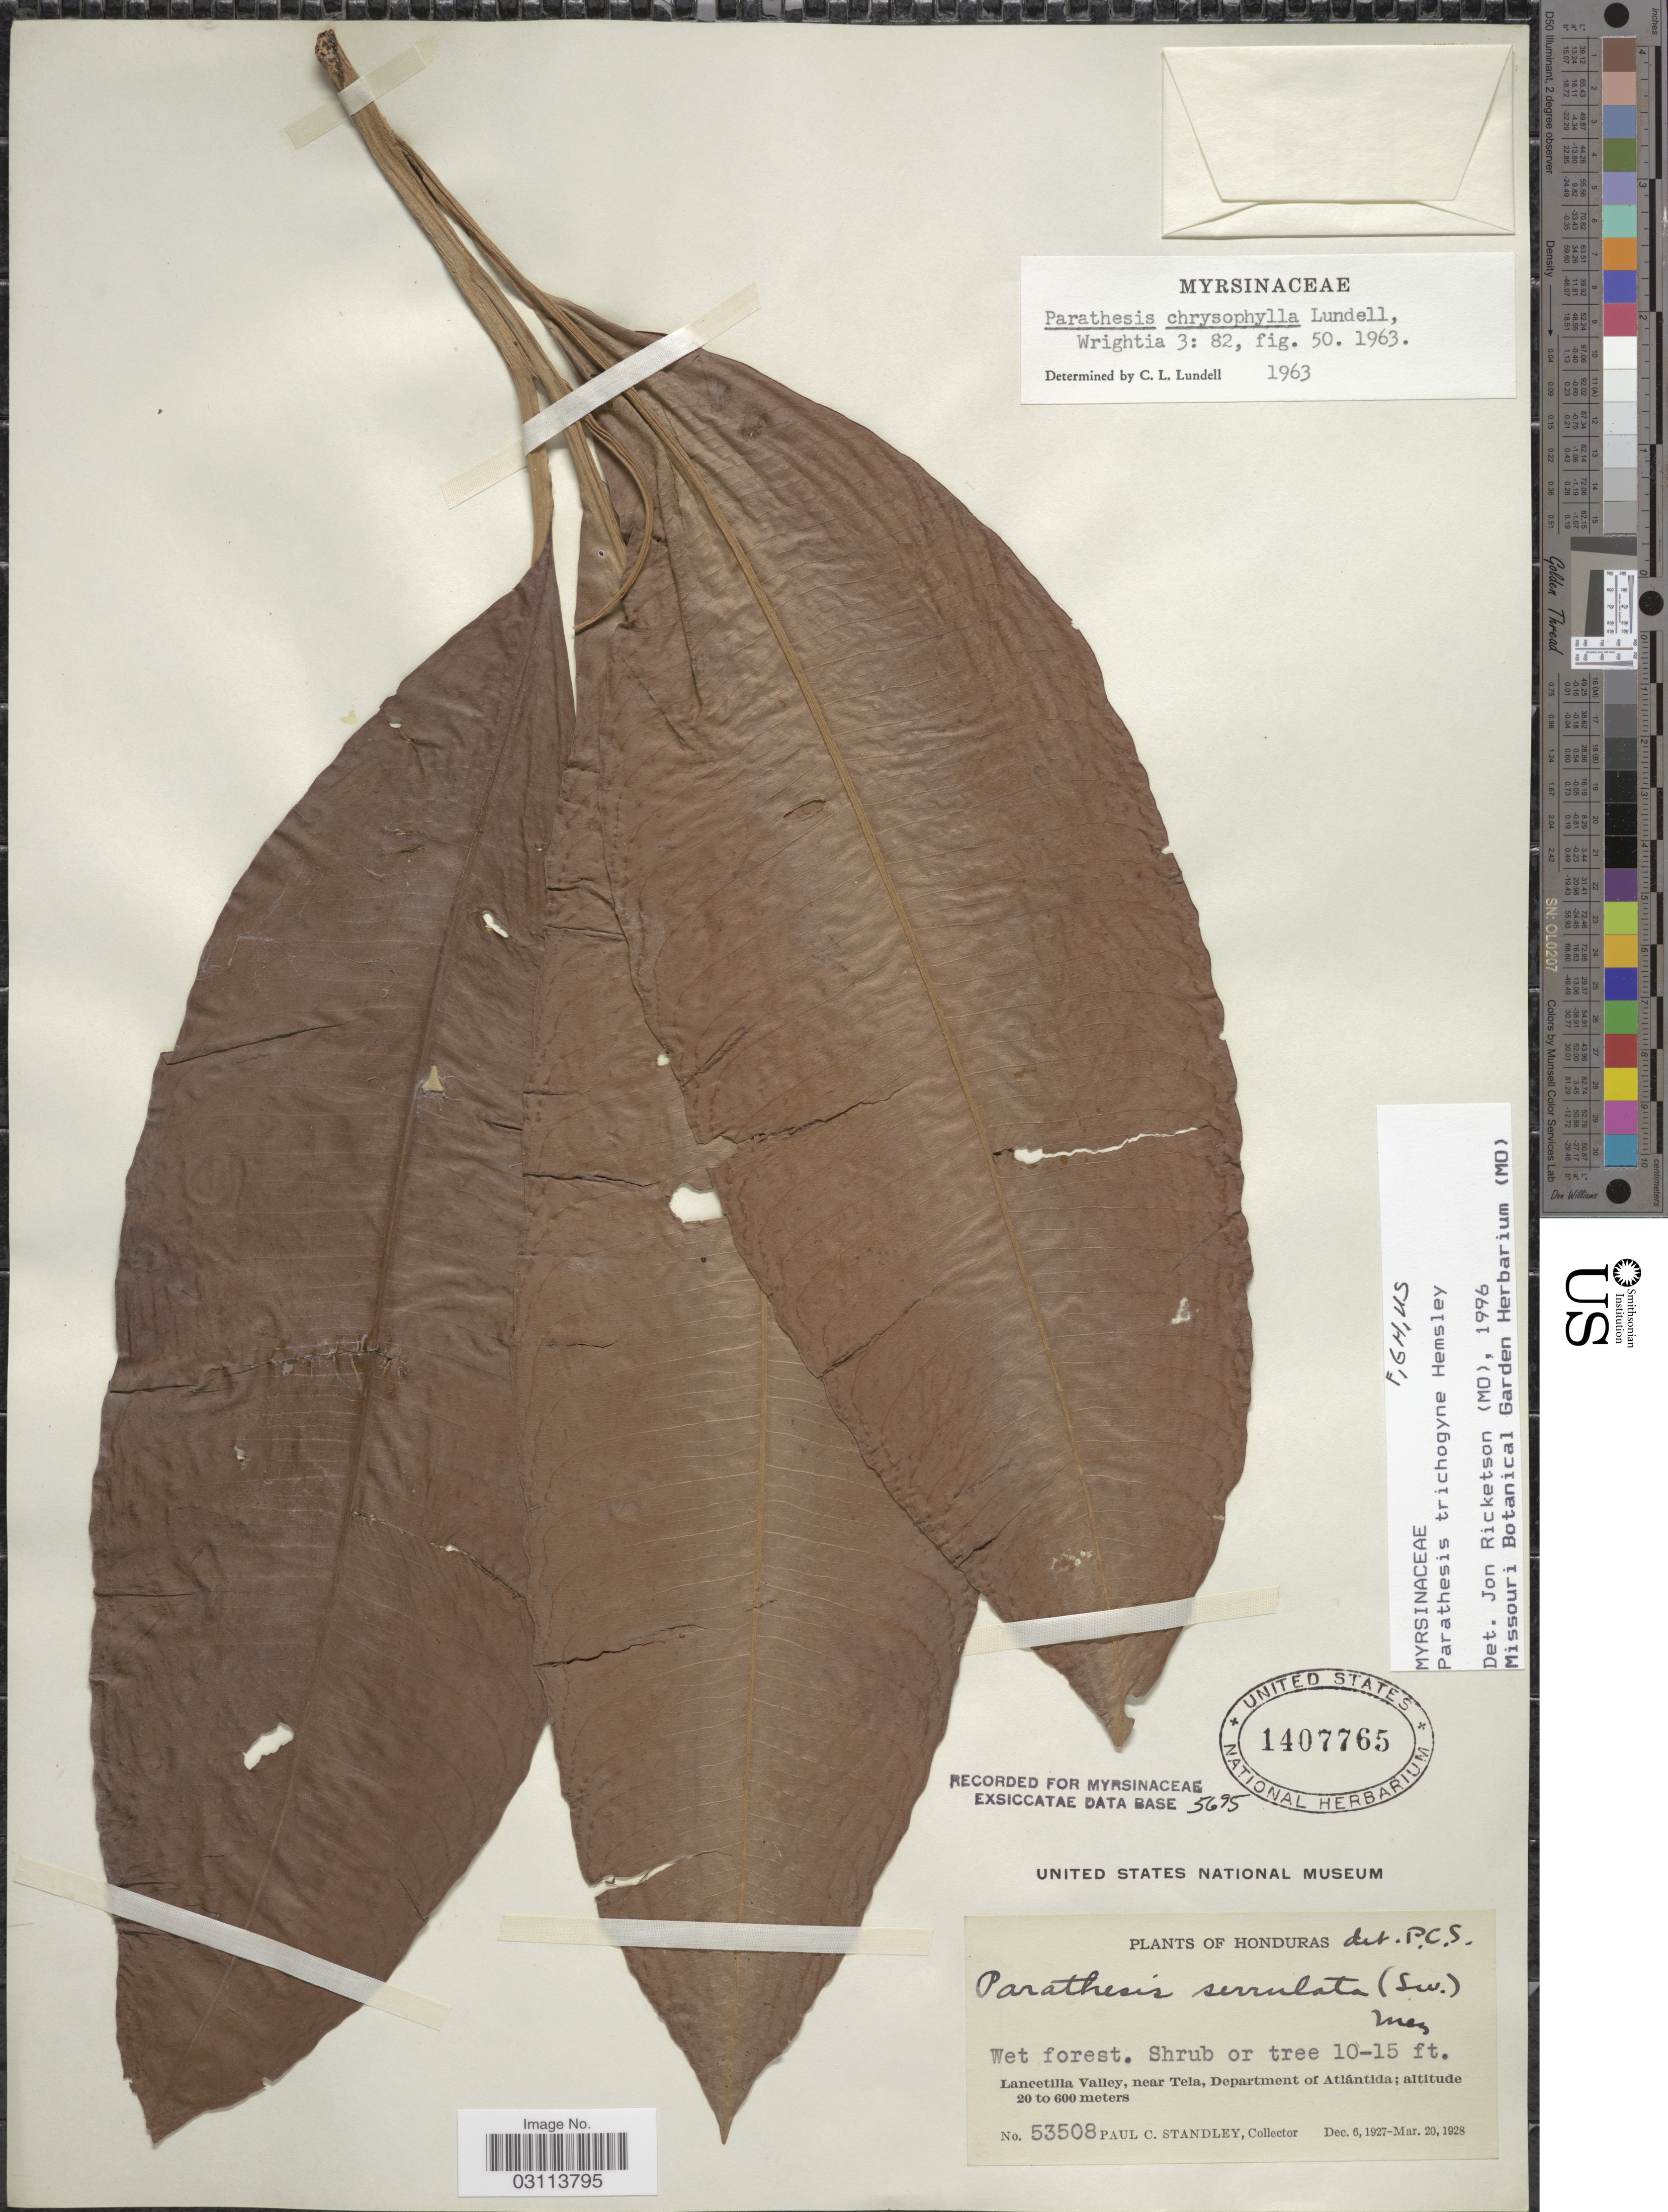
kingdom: Plantae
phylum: Tracheophyta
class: Magnoliopsida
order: Ericales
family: Primulaceae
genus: Parathesis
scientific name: Parathesis trichogyne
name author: Hemsl.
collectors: P. C. Standley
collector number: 53508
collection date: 1927-12-06/1928-03-20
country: Honduras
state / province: Atlántida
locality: Lancetilla Valley, near Tela, Department of Atlántida.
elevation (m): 20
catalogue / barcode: US 1407765